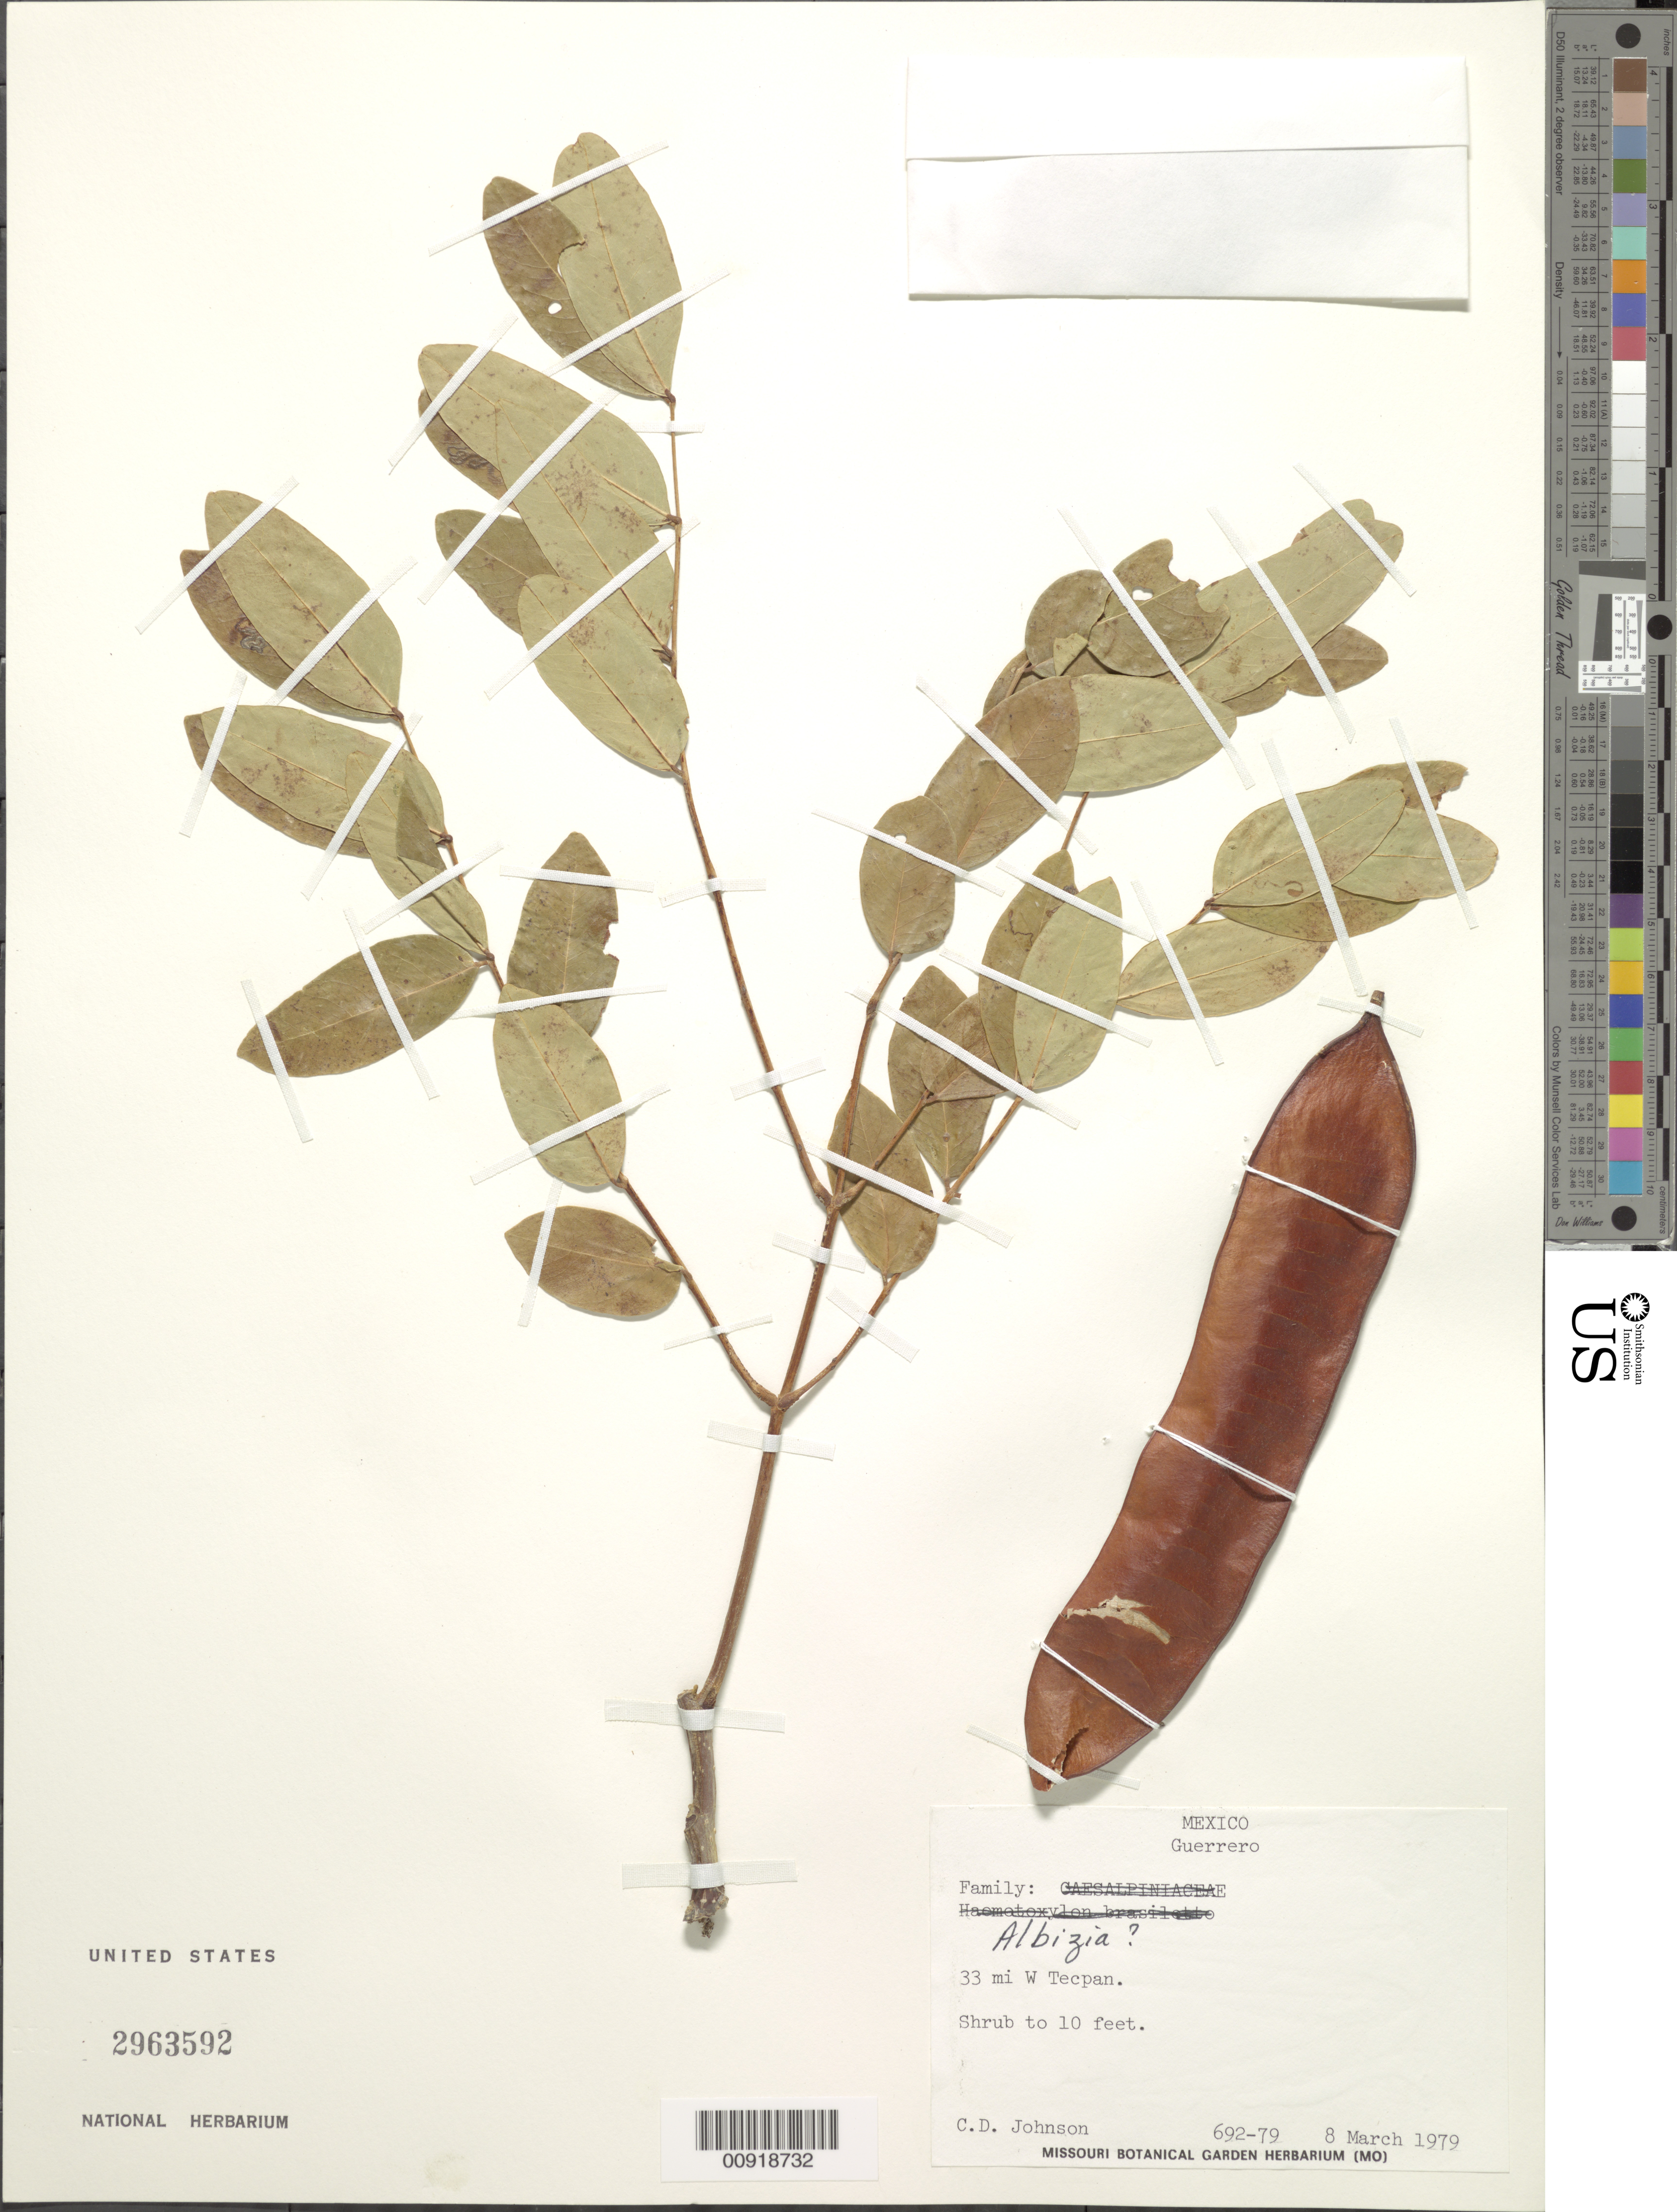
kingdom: Plantae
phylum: Tracheophyta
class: Magnoliopsida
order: Fabales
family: Fabaceae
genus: Albizia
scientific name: Albizia sp.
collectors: C. D. Johnson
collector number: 692-79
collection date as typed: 08 Mar 1979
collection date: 1979-03-08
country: Mexico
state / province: Guerrero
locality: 33 mi. W Tecpan.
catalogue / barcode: US 2963592